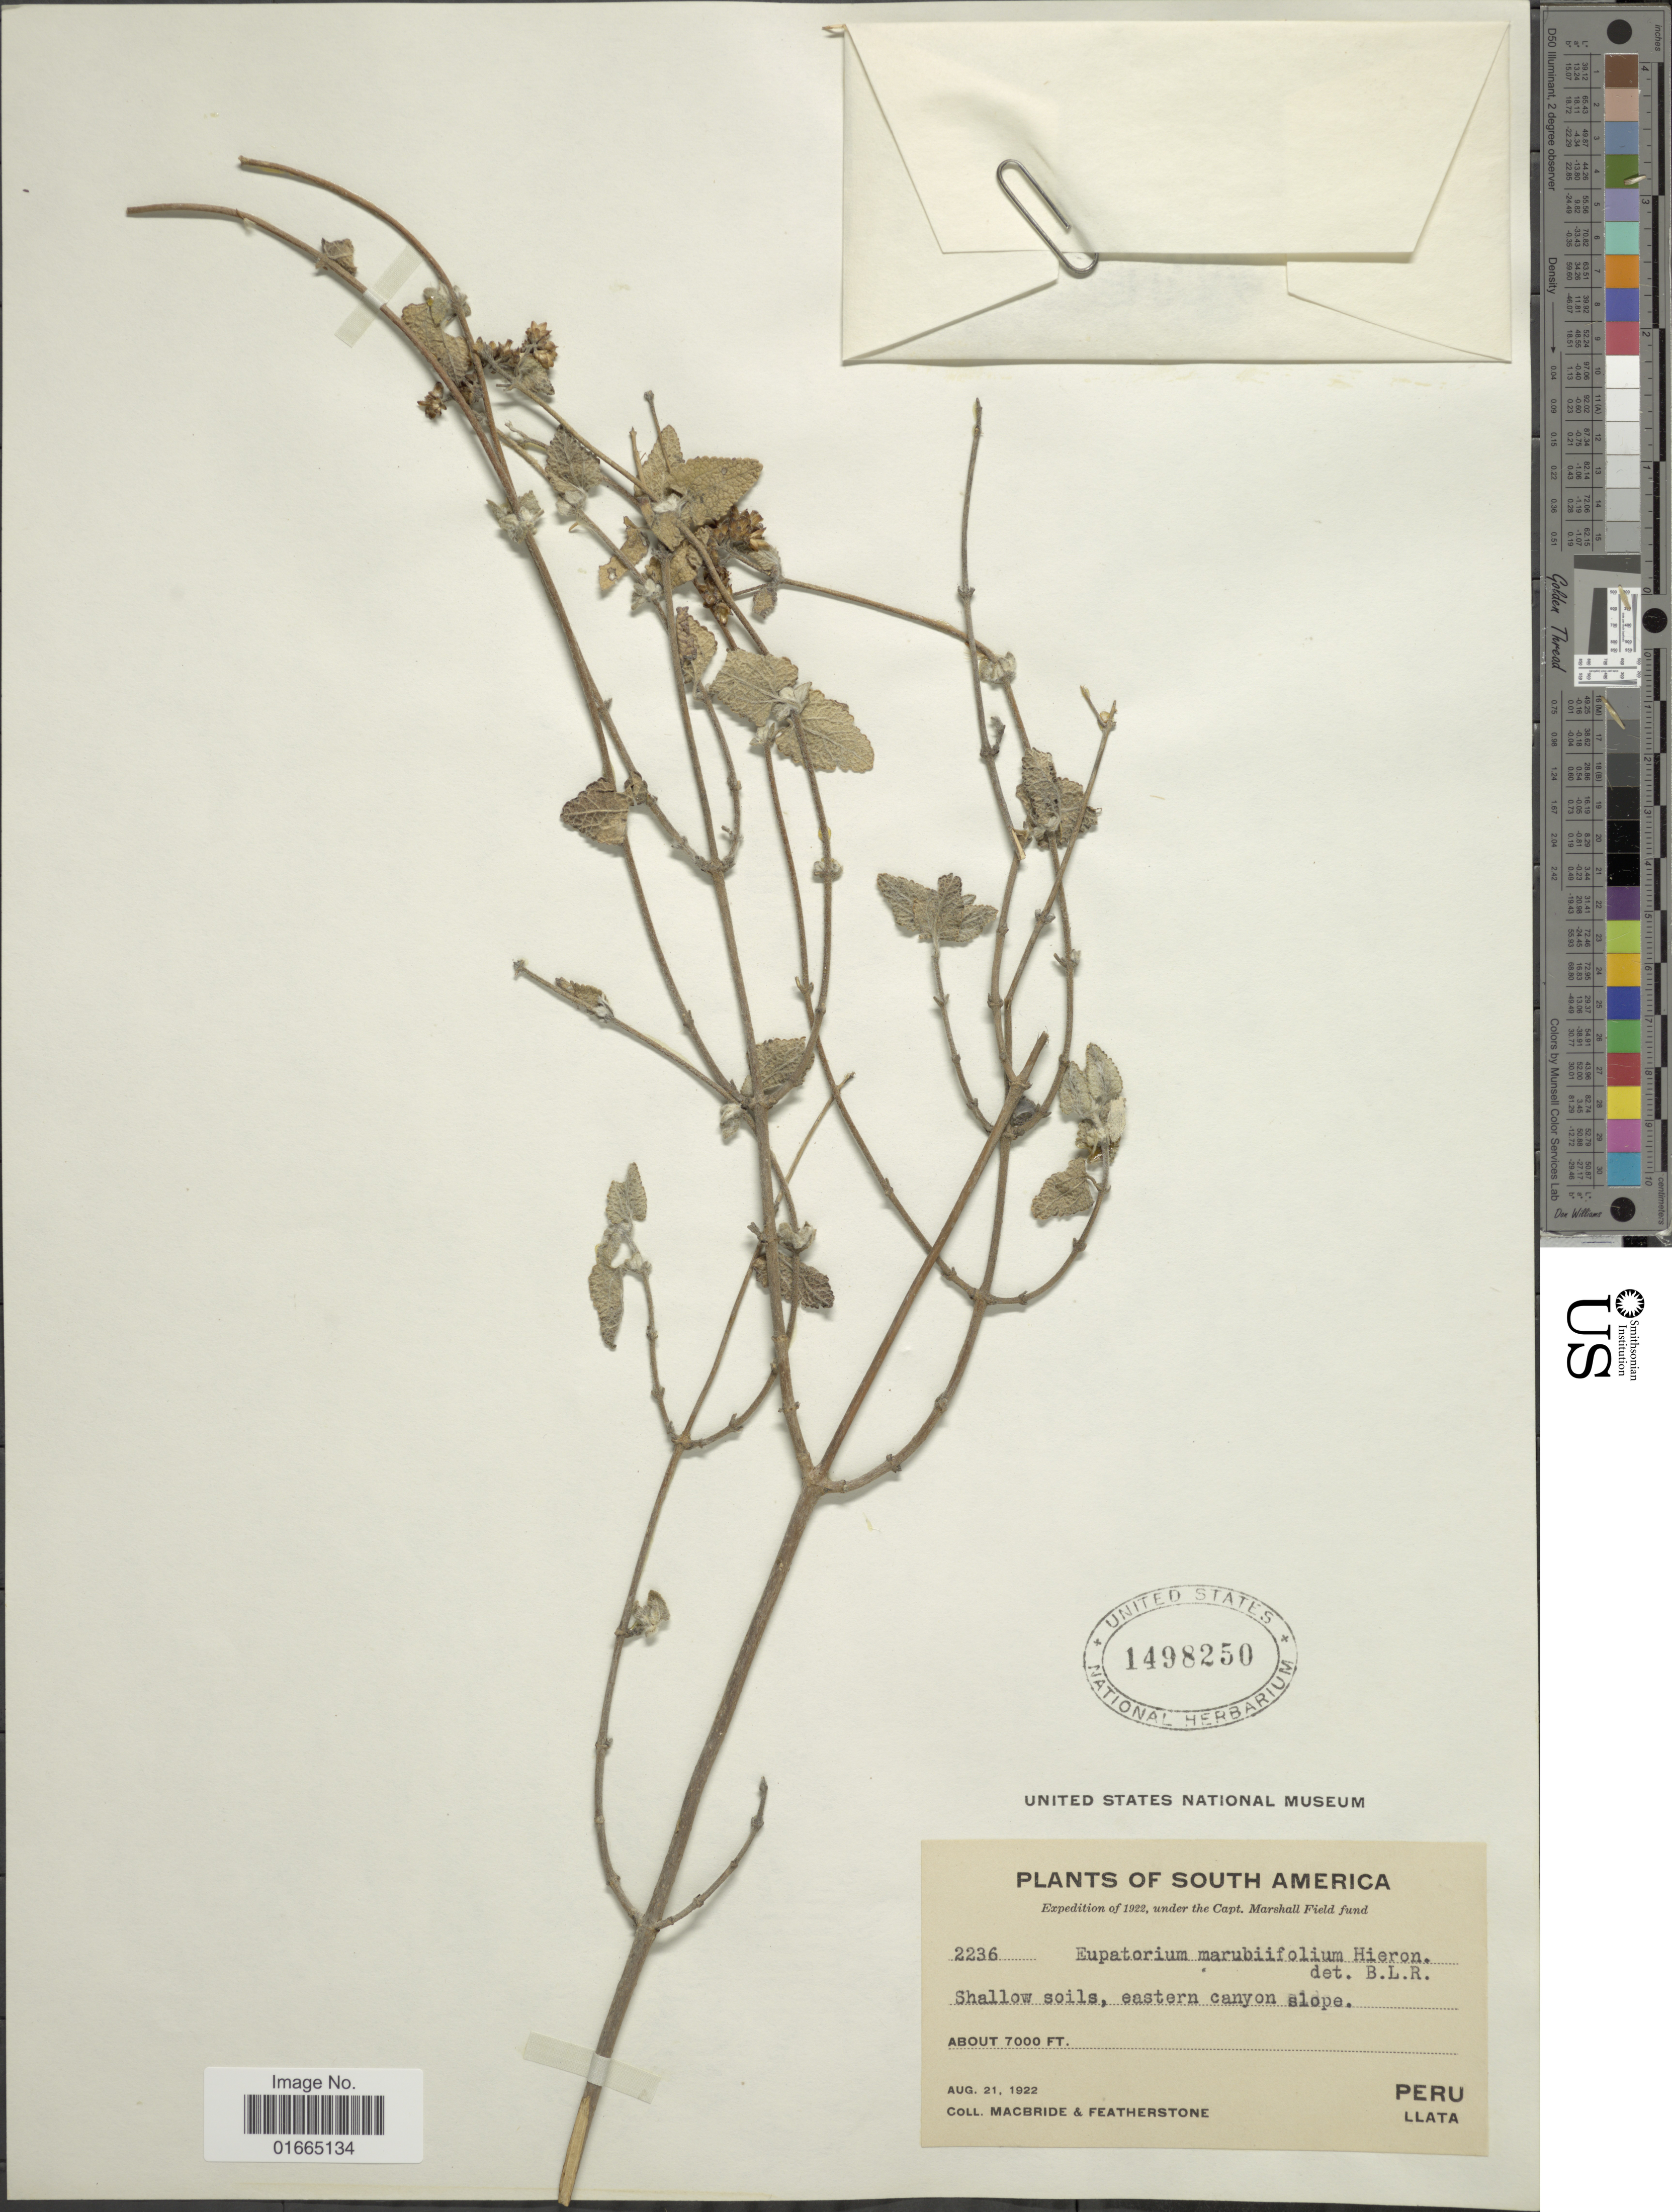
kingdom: Plantae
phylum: Tracheophyta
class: Magnoliopsida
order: Asterales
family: Asteraceae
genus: Cronquistianthus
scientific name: Cronquistianthus marrubiifolius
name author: (Hieron.) R.M. King & H. Rob.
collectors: Macbride, -- & -. Featherstone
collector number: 2236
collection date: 1922-08-21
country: Peru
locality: Shallow soils, eastern canyon slope. Llata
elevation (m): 2134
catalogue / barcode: US 1498250